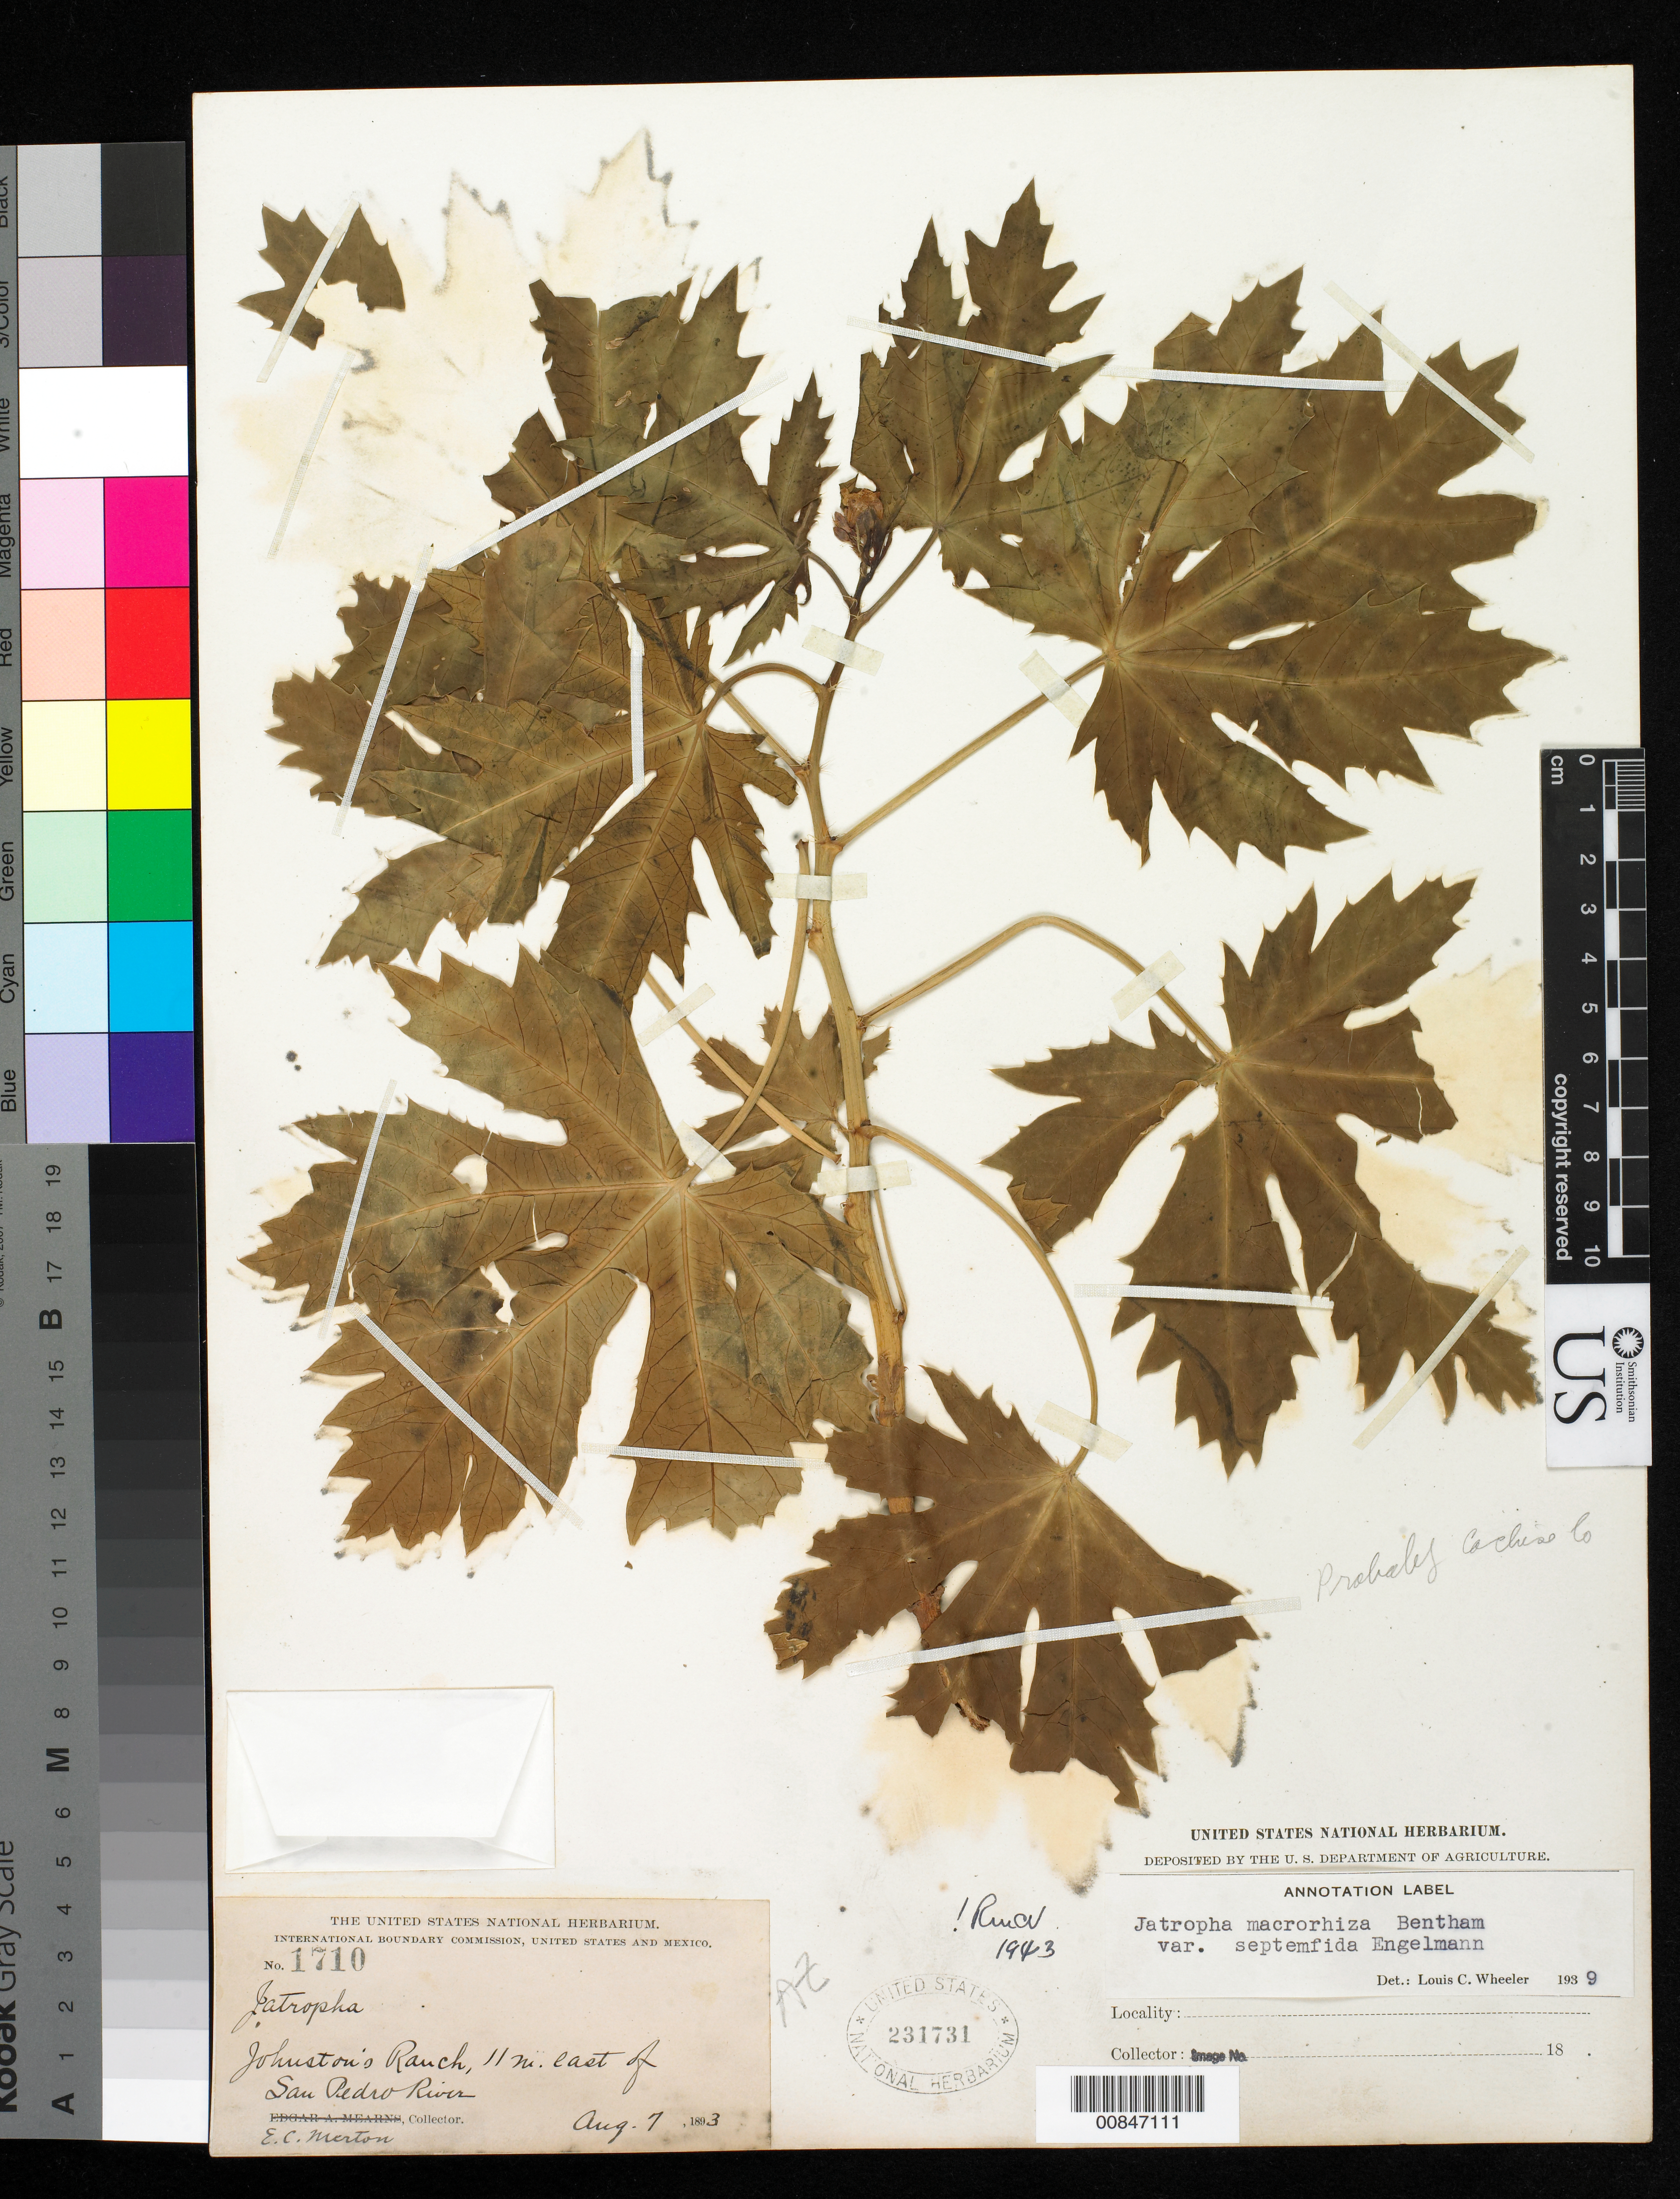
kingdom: Plantae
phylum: Tracheophyta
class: Magnoliopsida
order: Malpighiales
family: Euphorbiaceae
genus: Jatropha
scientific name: Jatropha macrorhiza var. septemfida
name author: Engelm.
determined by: McVaugh, R.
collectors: E. Merton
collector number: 1710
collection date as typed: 07 Aug 1893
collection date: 1893-08-07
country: United States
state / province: Arizona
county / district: Cochise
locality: Johnston's Ranch, 11 mi. E of San Pedro River.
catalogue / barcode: US 231731